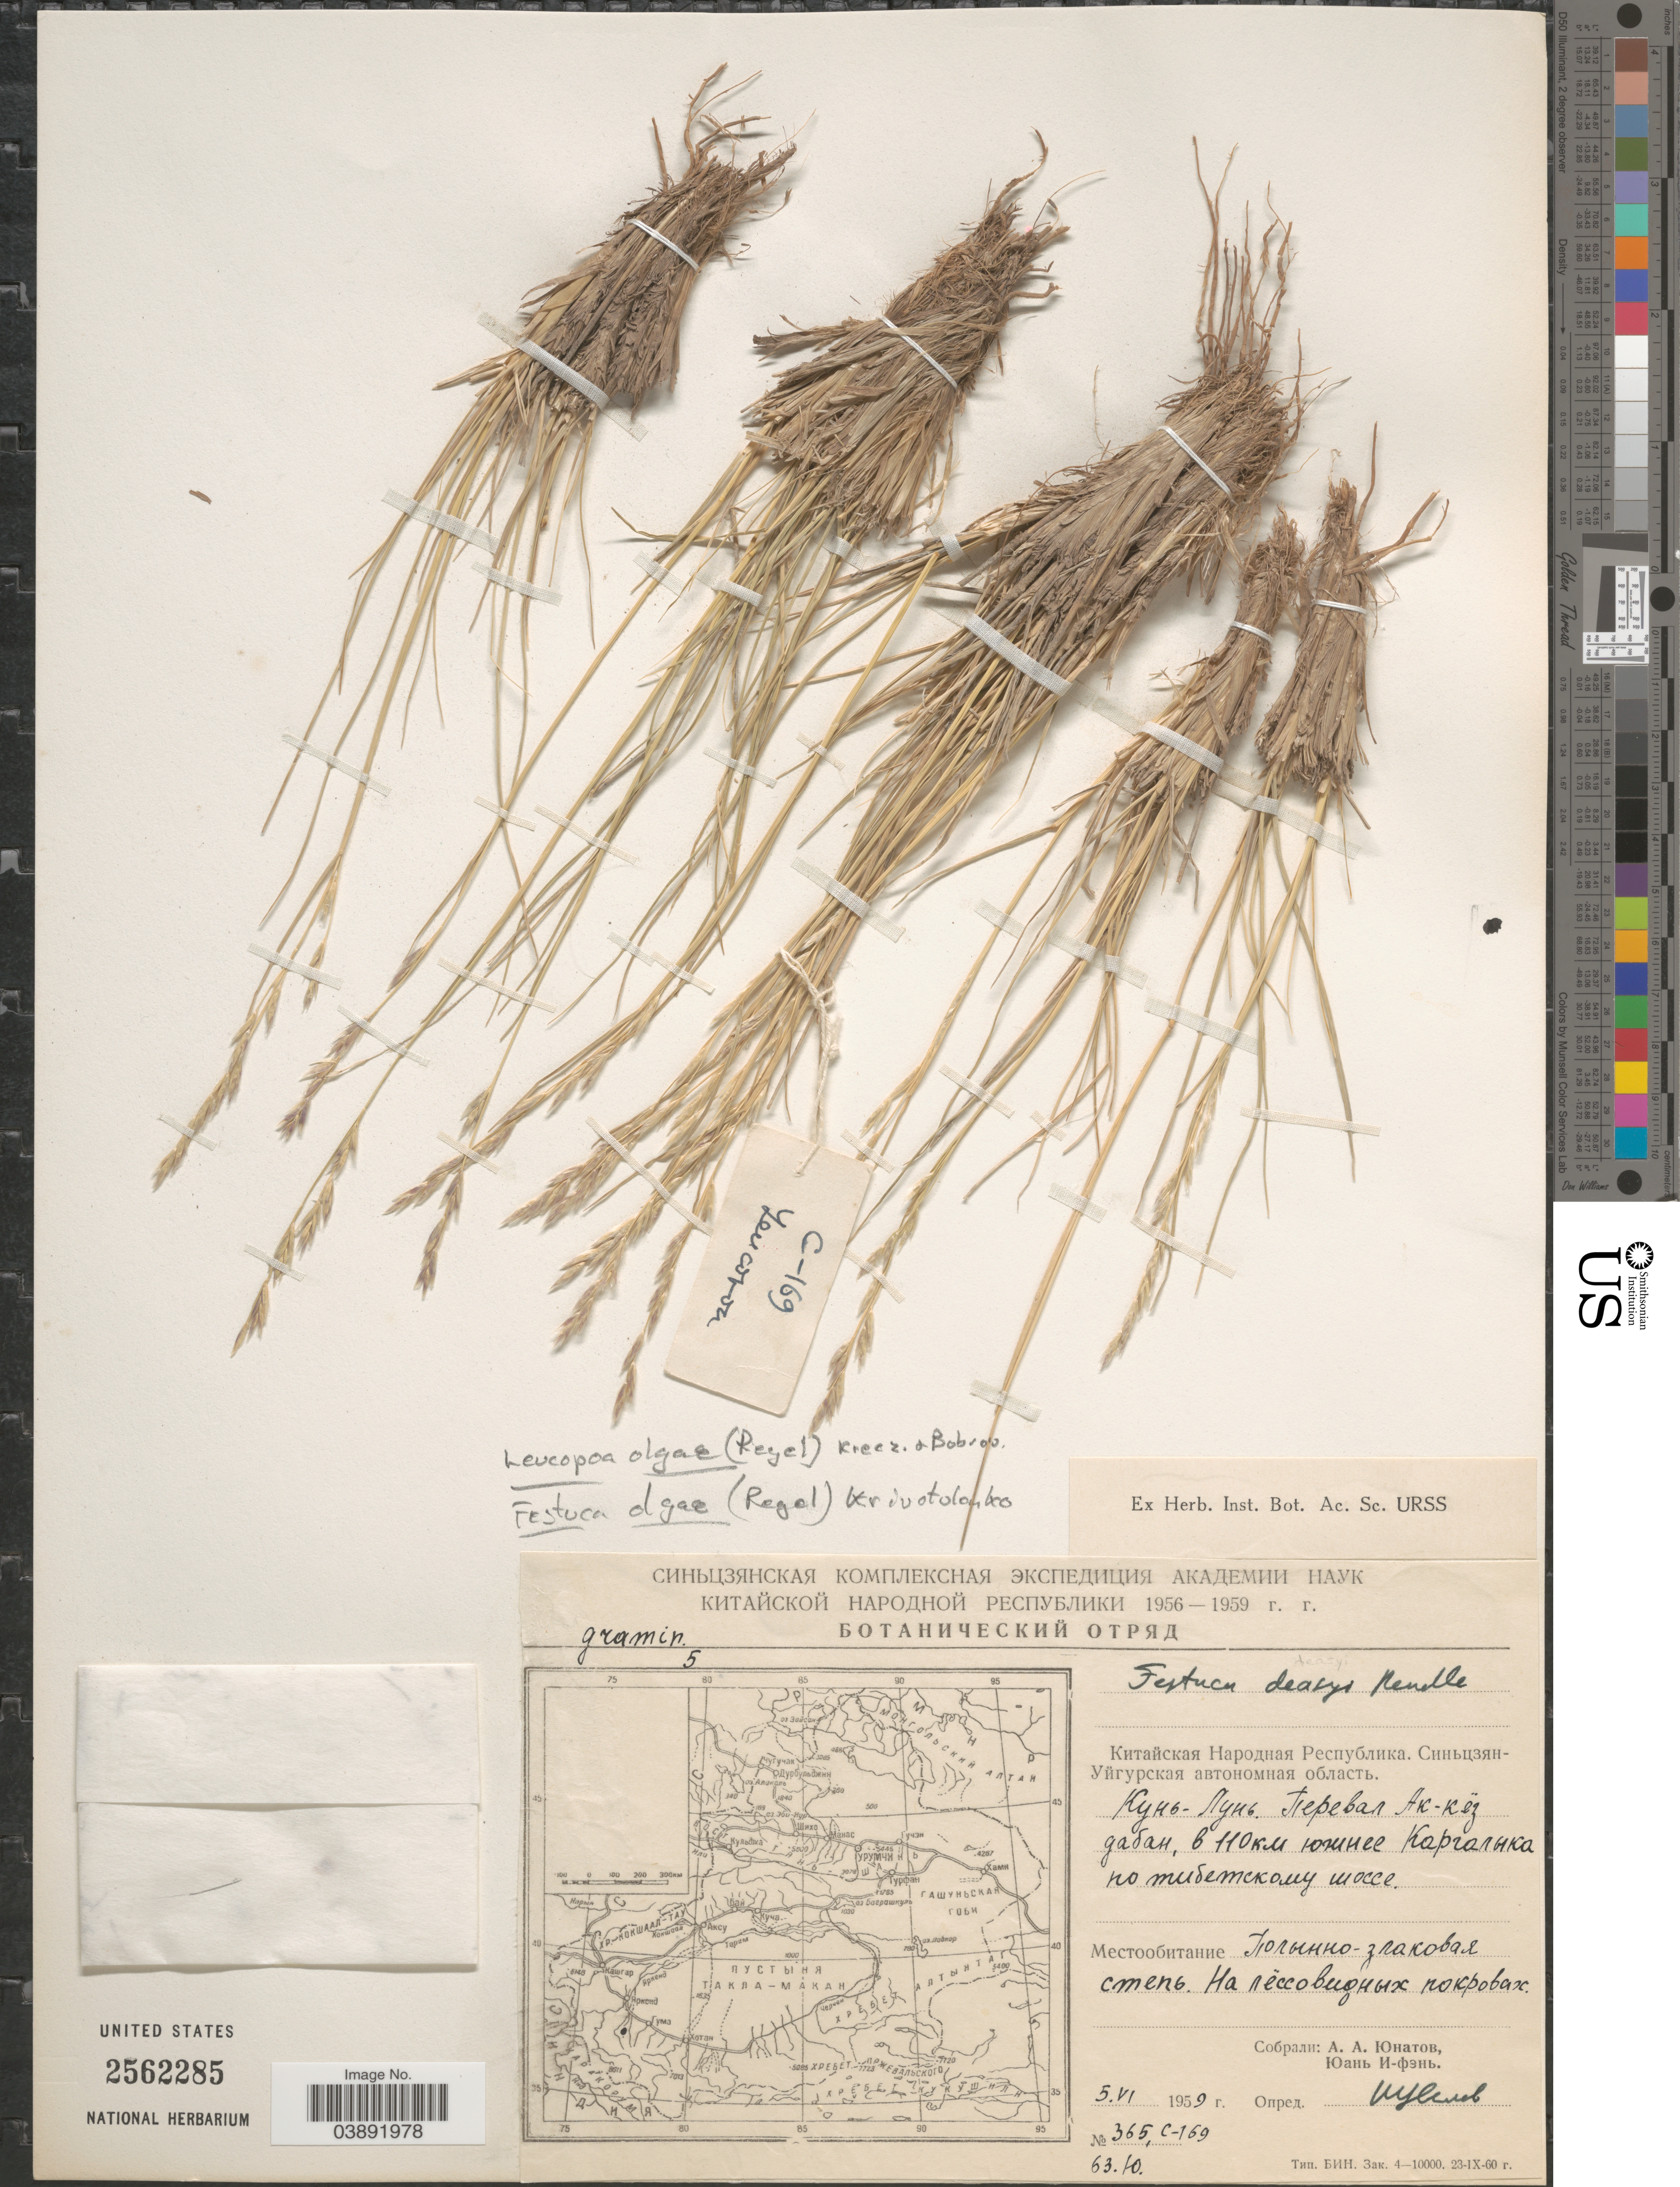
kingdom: Plantae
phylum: Tracheophyta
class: Liliopsida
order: Poales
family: Poaceae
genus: Leucopoa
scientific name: Leucopoa olgae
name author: (Regel) Krecz. & Bobrov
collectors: A. Unatov & Yuan I-fen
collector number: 365,C-169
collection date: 1959-06-05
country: China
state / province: Xinjiang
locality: Kunlun, 110 km S of Kargilik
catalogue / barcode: US 2562285